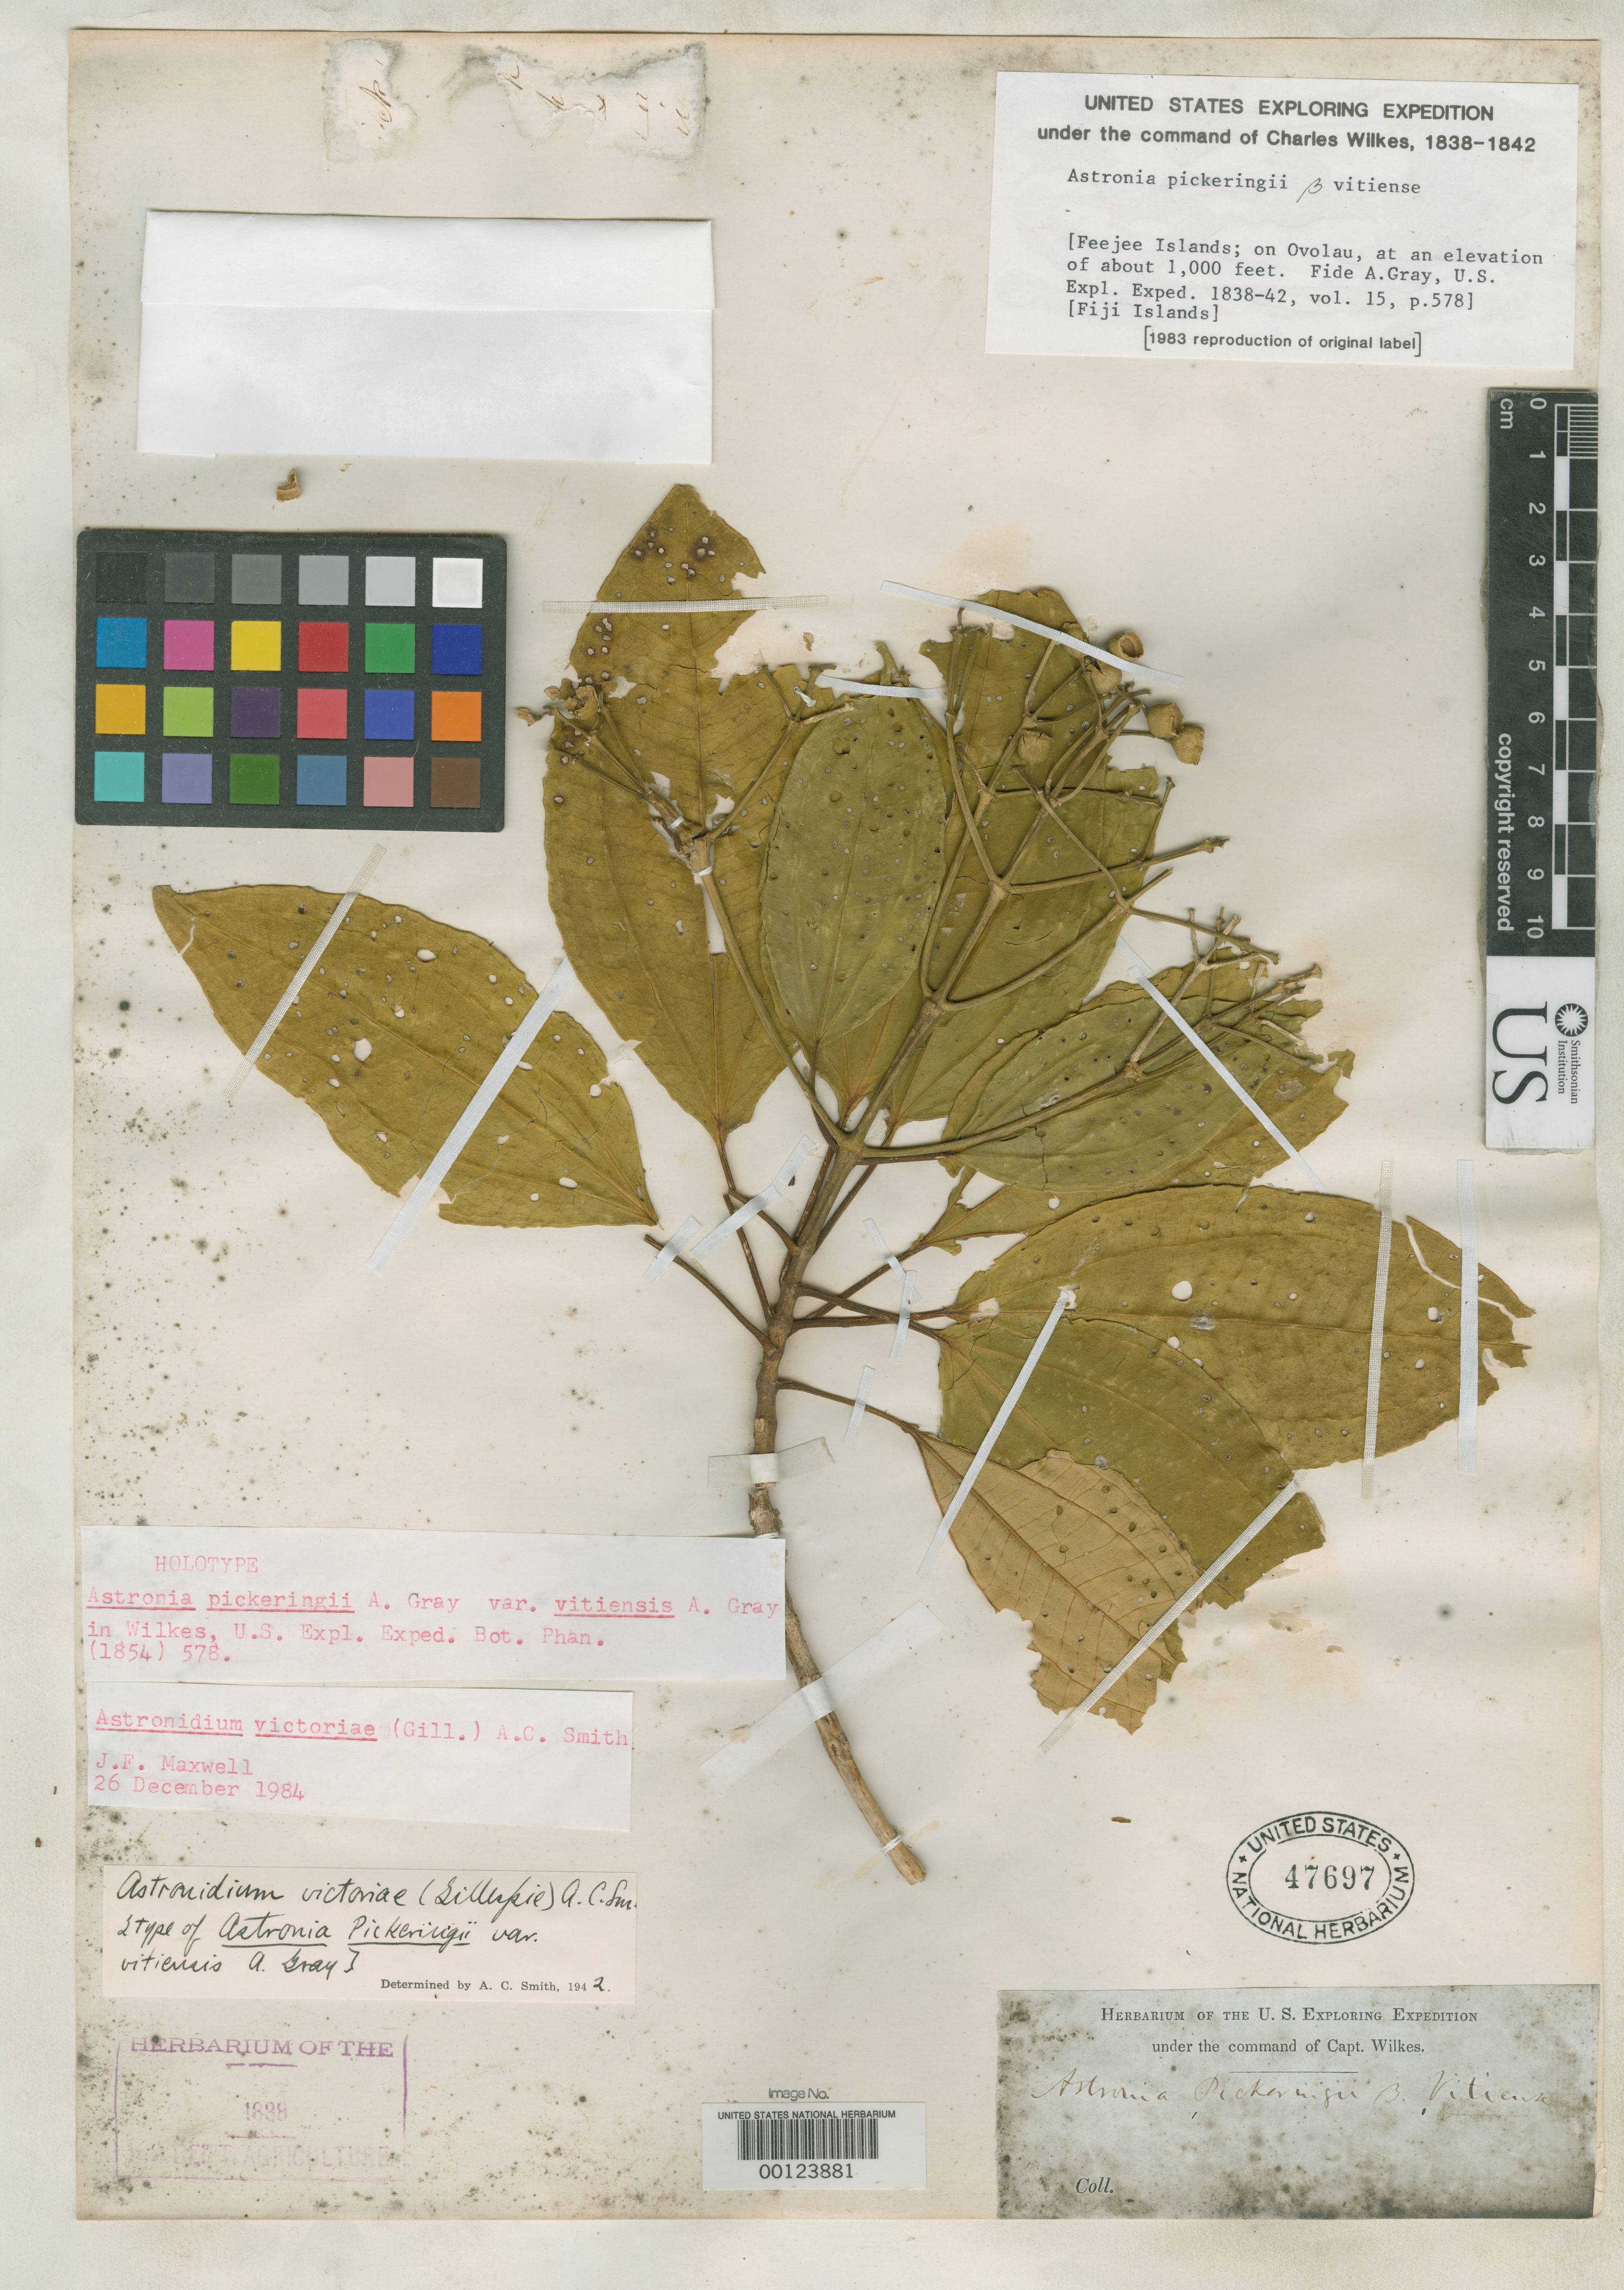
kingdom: Plantae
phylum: Tracheophyta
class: Magnoliopsida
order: Myrtales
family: Melastomataceae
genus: Astronia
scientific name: Astronia pickeringii var. vitiensis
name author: A. Gray in Wilkes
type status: Holotype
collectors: Wilkes Explor. Exped.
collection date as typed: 1838 to -- --- 1842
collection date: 1838/1842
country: Fiji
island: Ovalau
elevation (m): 305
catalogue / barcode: US 47697